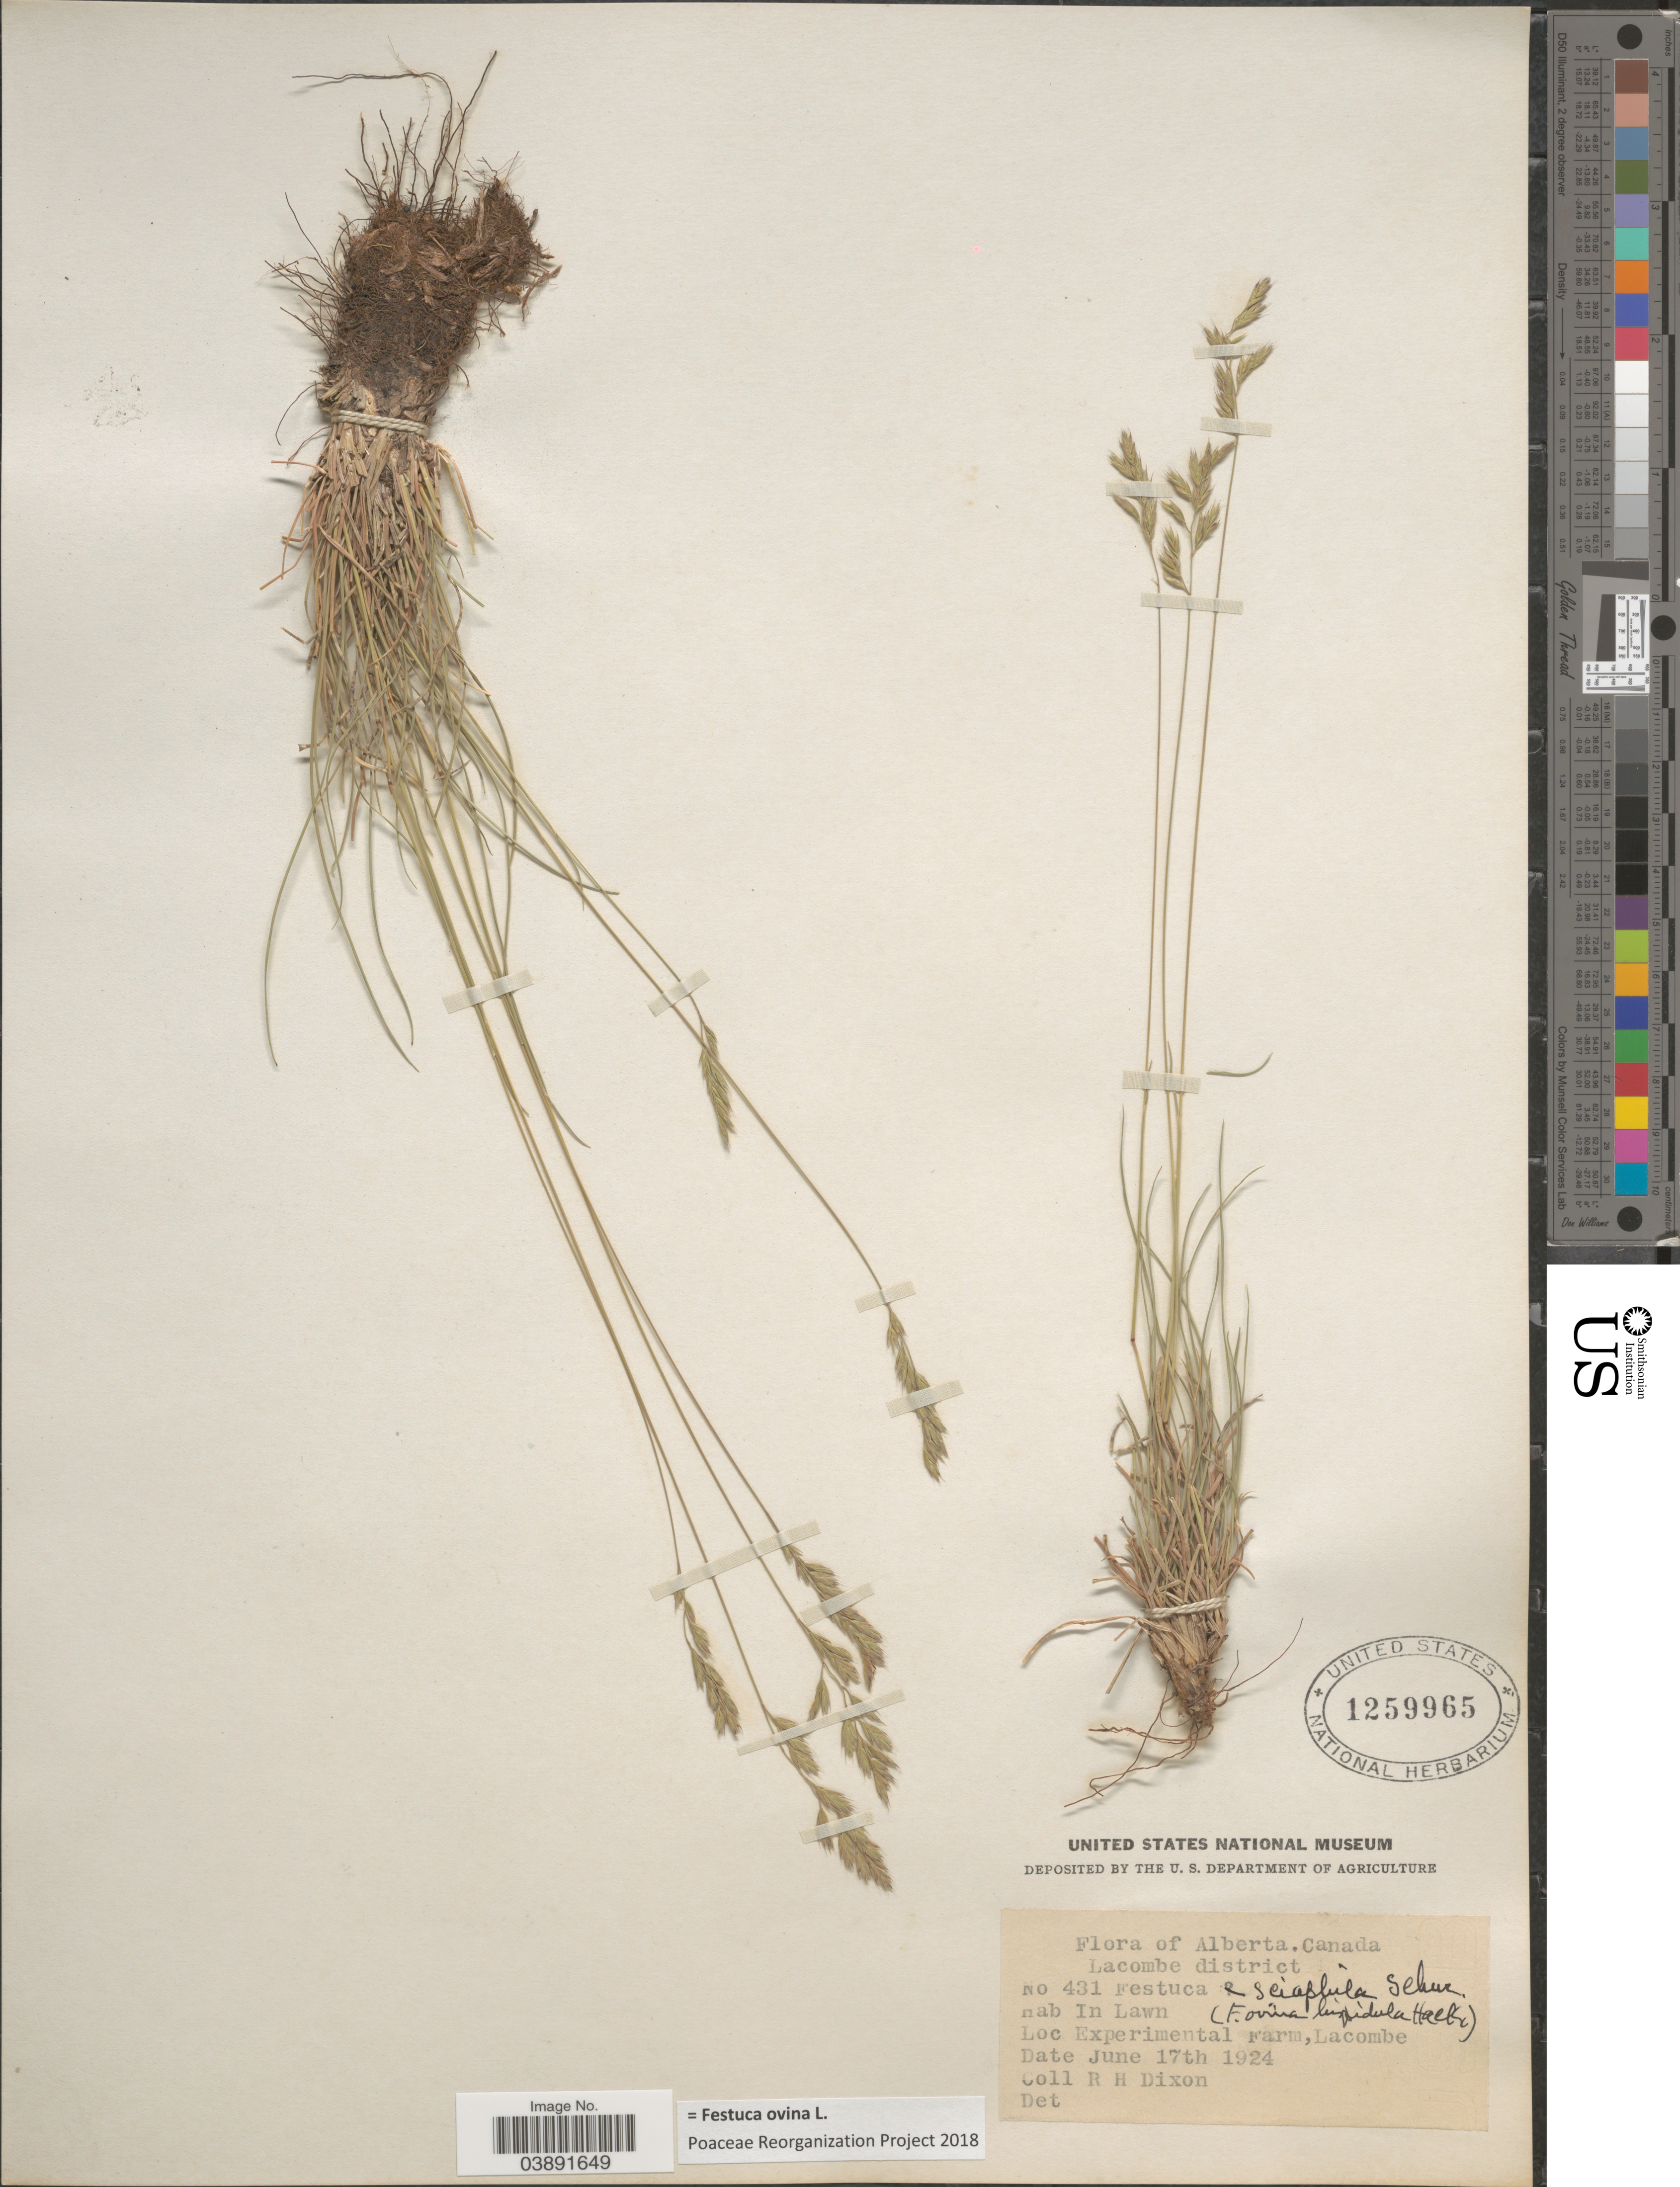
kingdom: Plantae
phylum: Tracheophyta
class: Liliopsida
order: Poales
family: Poaceae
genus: Festuca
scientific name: Festuca ovina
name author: L.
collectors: R. H. Dixon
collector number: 431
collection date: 1924-06-17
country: Canada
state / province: Alberta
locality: Lacombe district. Experimental Farm, Lacombe.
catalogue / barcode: US 1259965